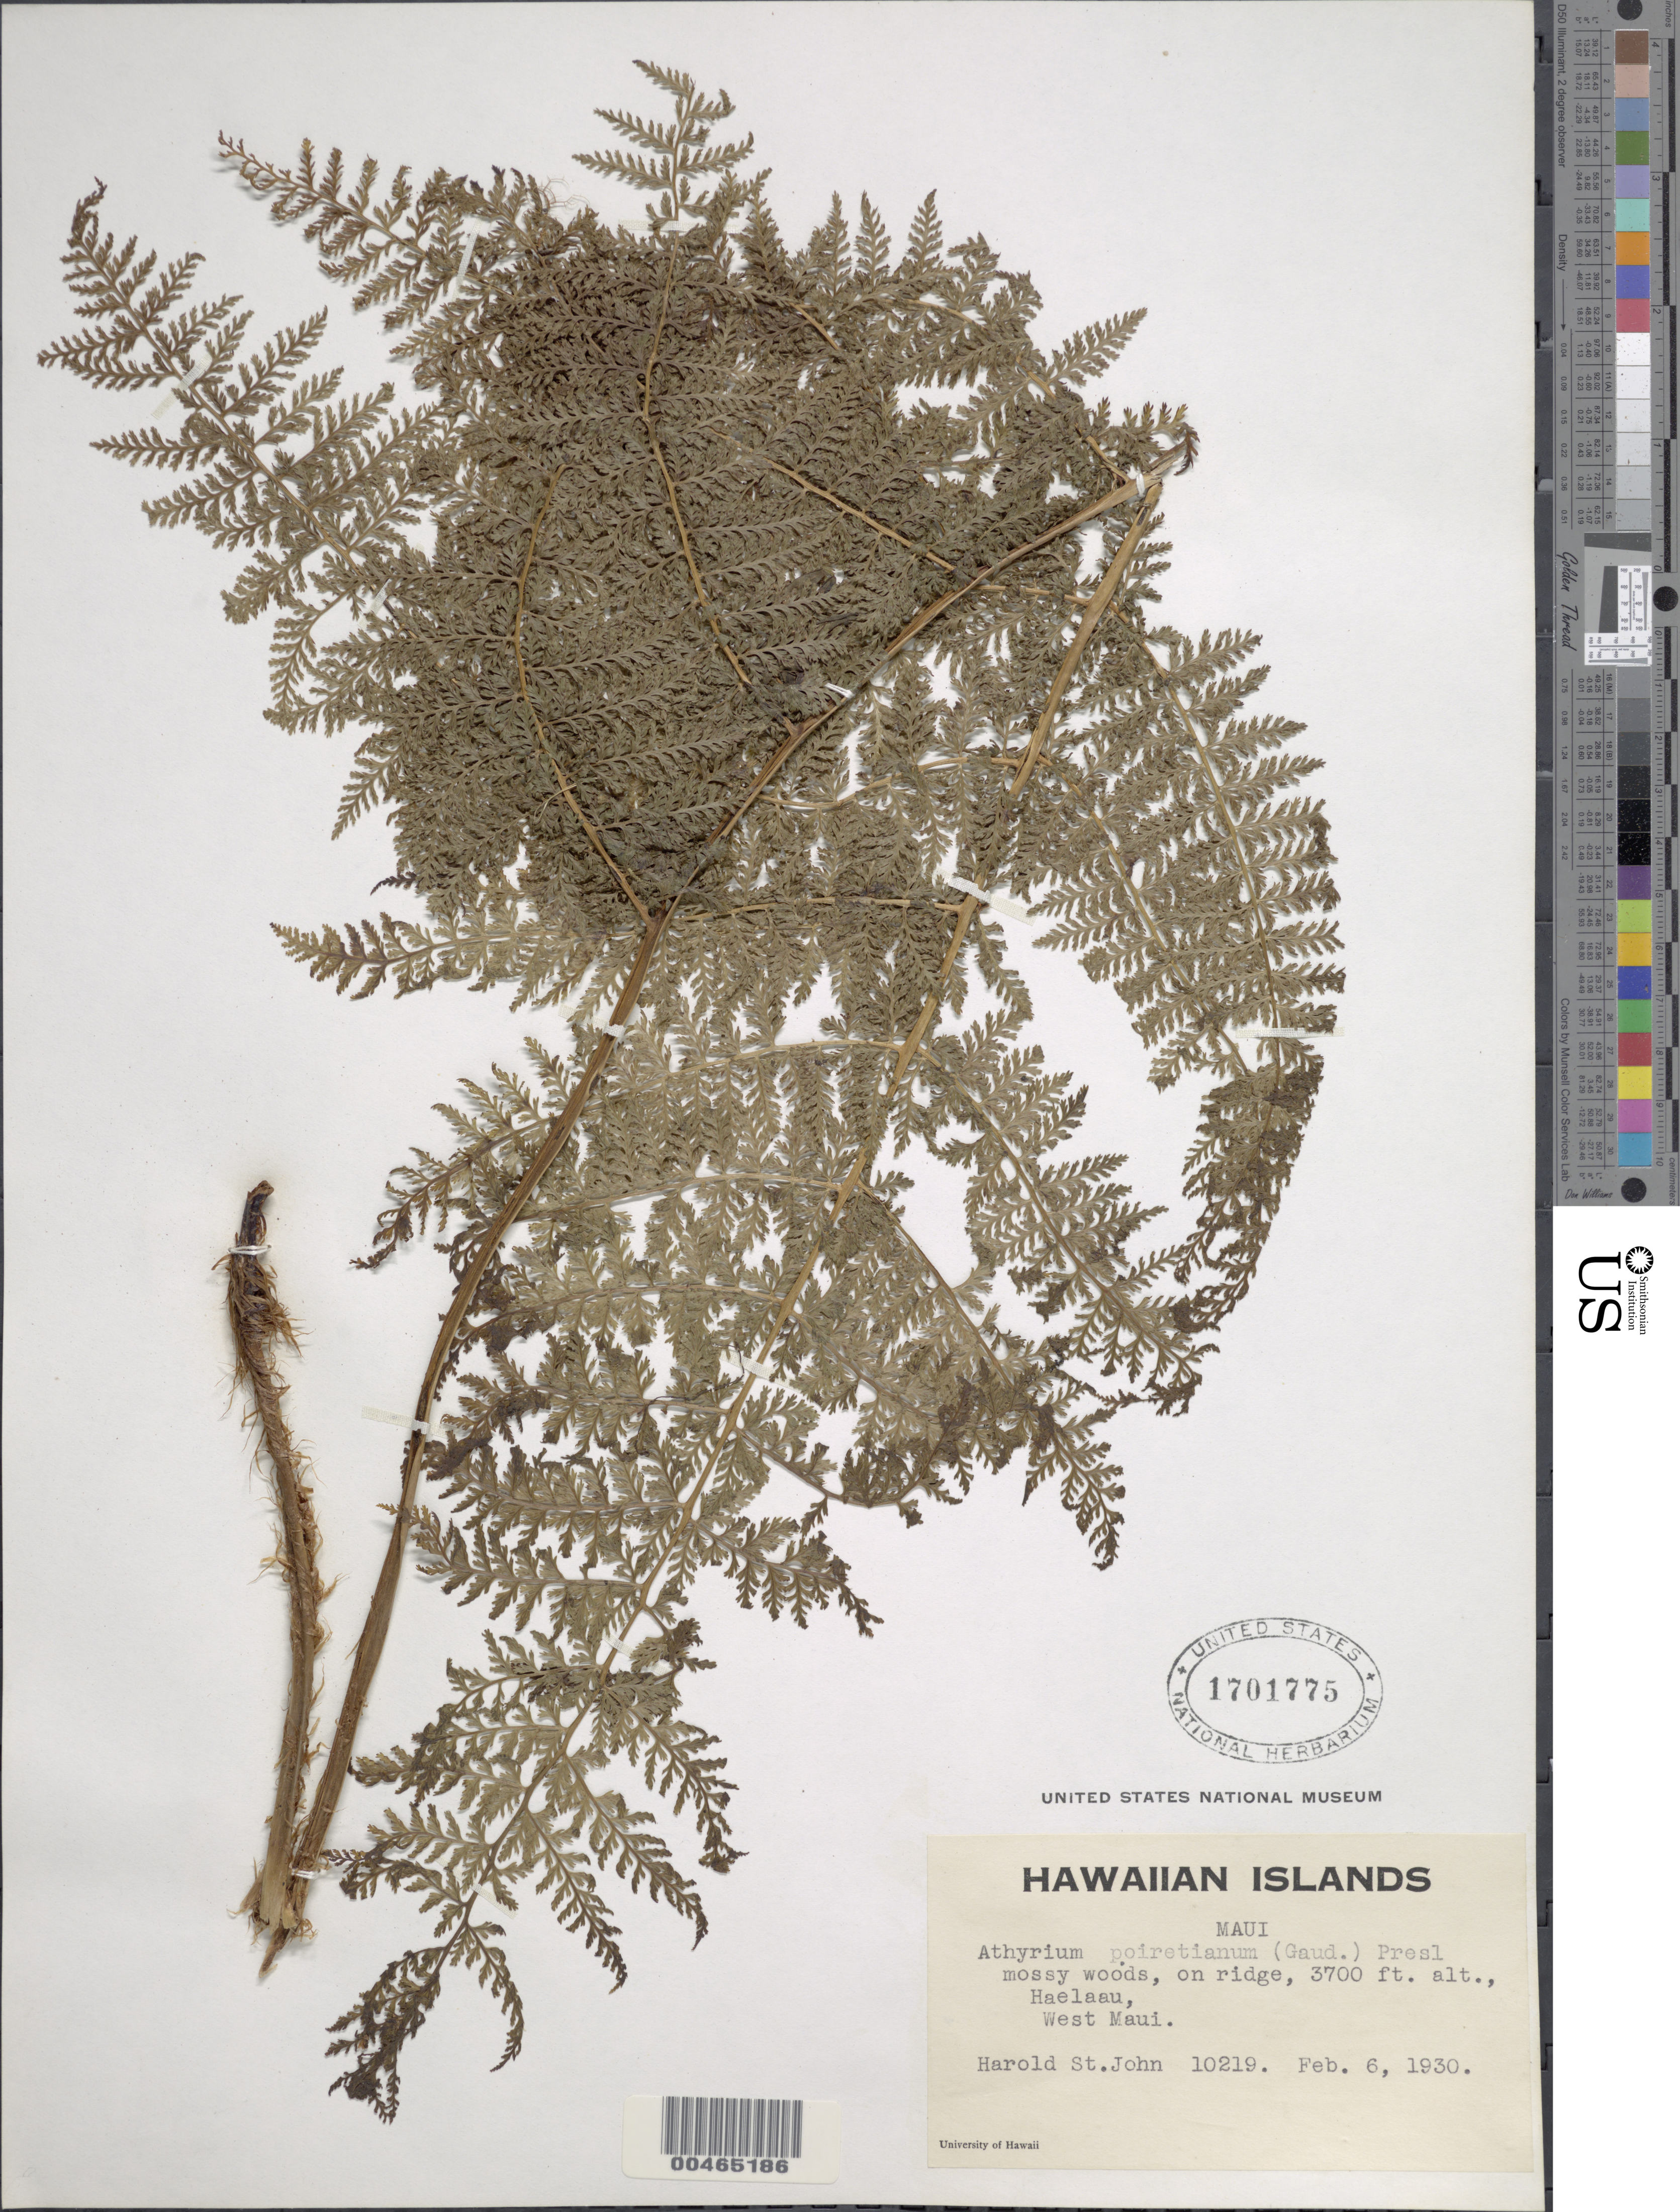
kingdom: Plantae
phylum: Tracheophyta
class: Polypodiopsida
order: Polypodiales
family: Athyriaceae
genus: Athyrium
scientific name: Athyrium microphyllum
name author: (Sm.) Alston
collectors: H. St. John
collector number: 10219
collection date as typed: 6 Feb 1930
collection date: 1930-02-06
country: United States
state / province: Hawaii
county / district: Maui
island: Maui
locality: Haelaau, W Maui, Maui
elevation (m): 1128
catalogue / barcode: US 1701775